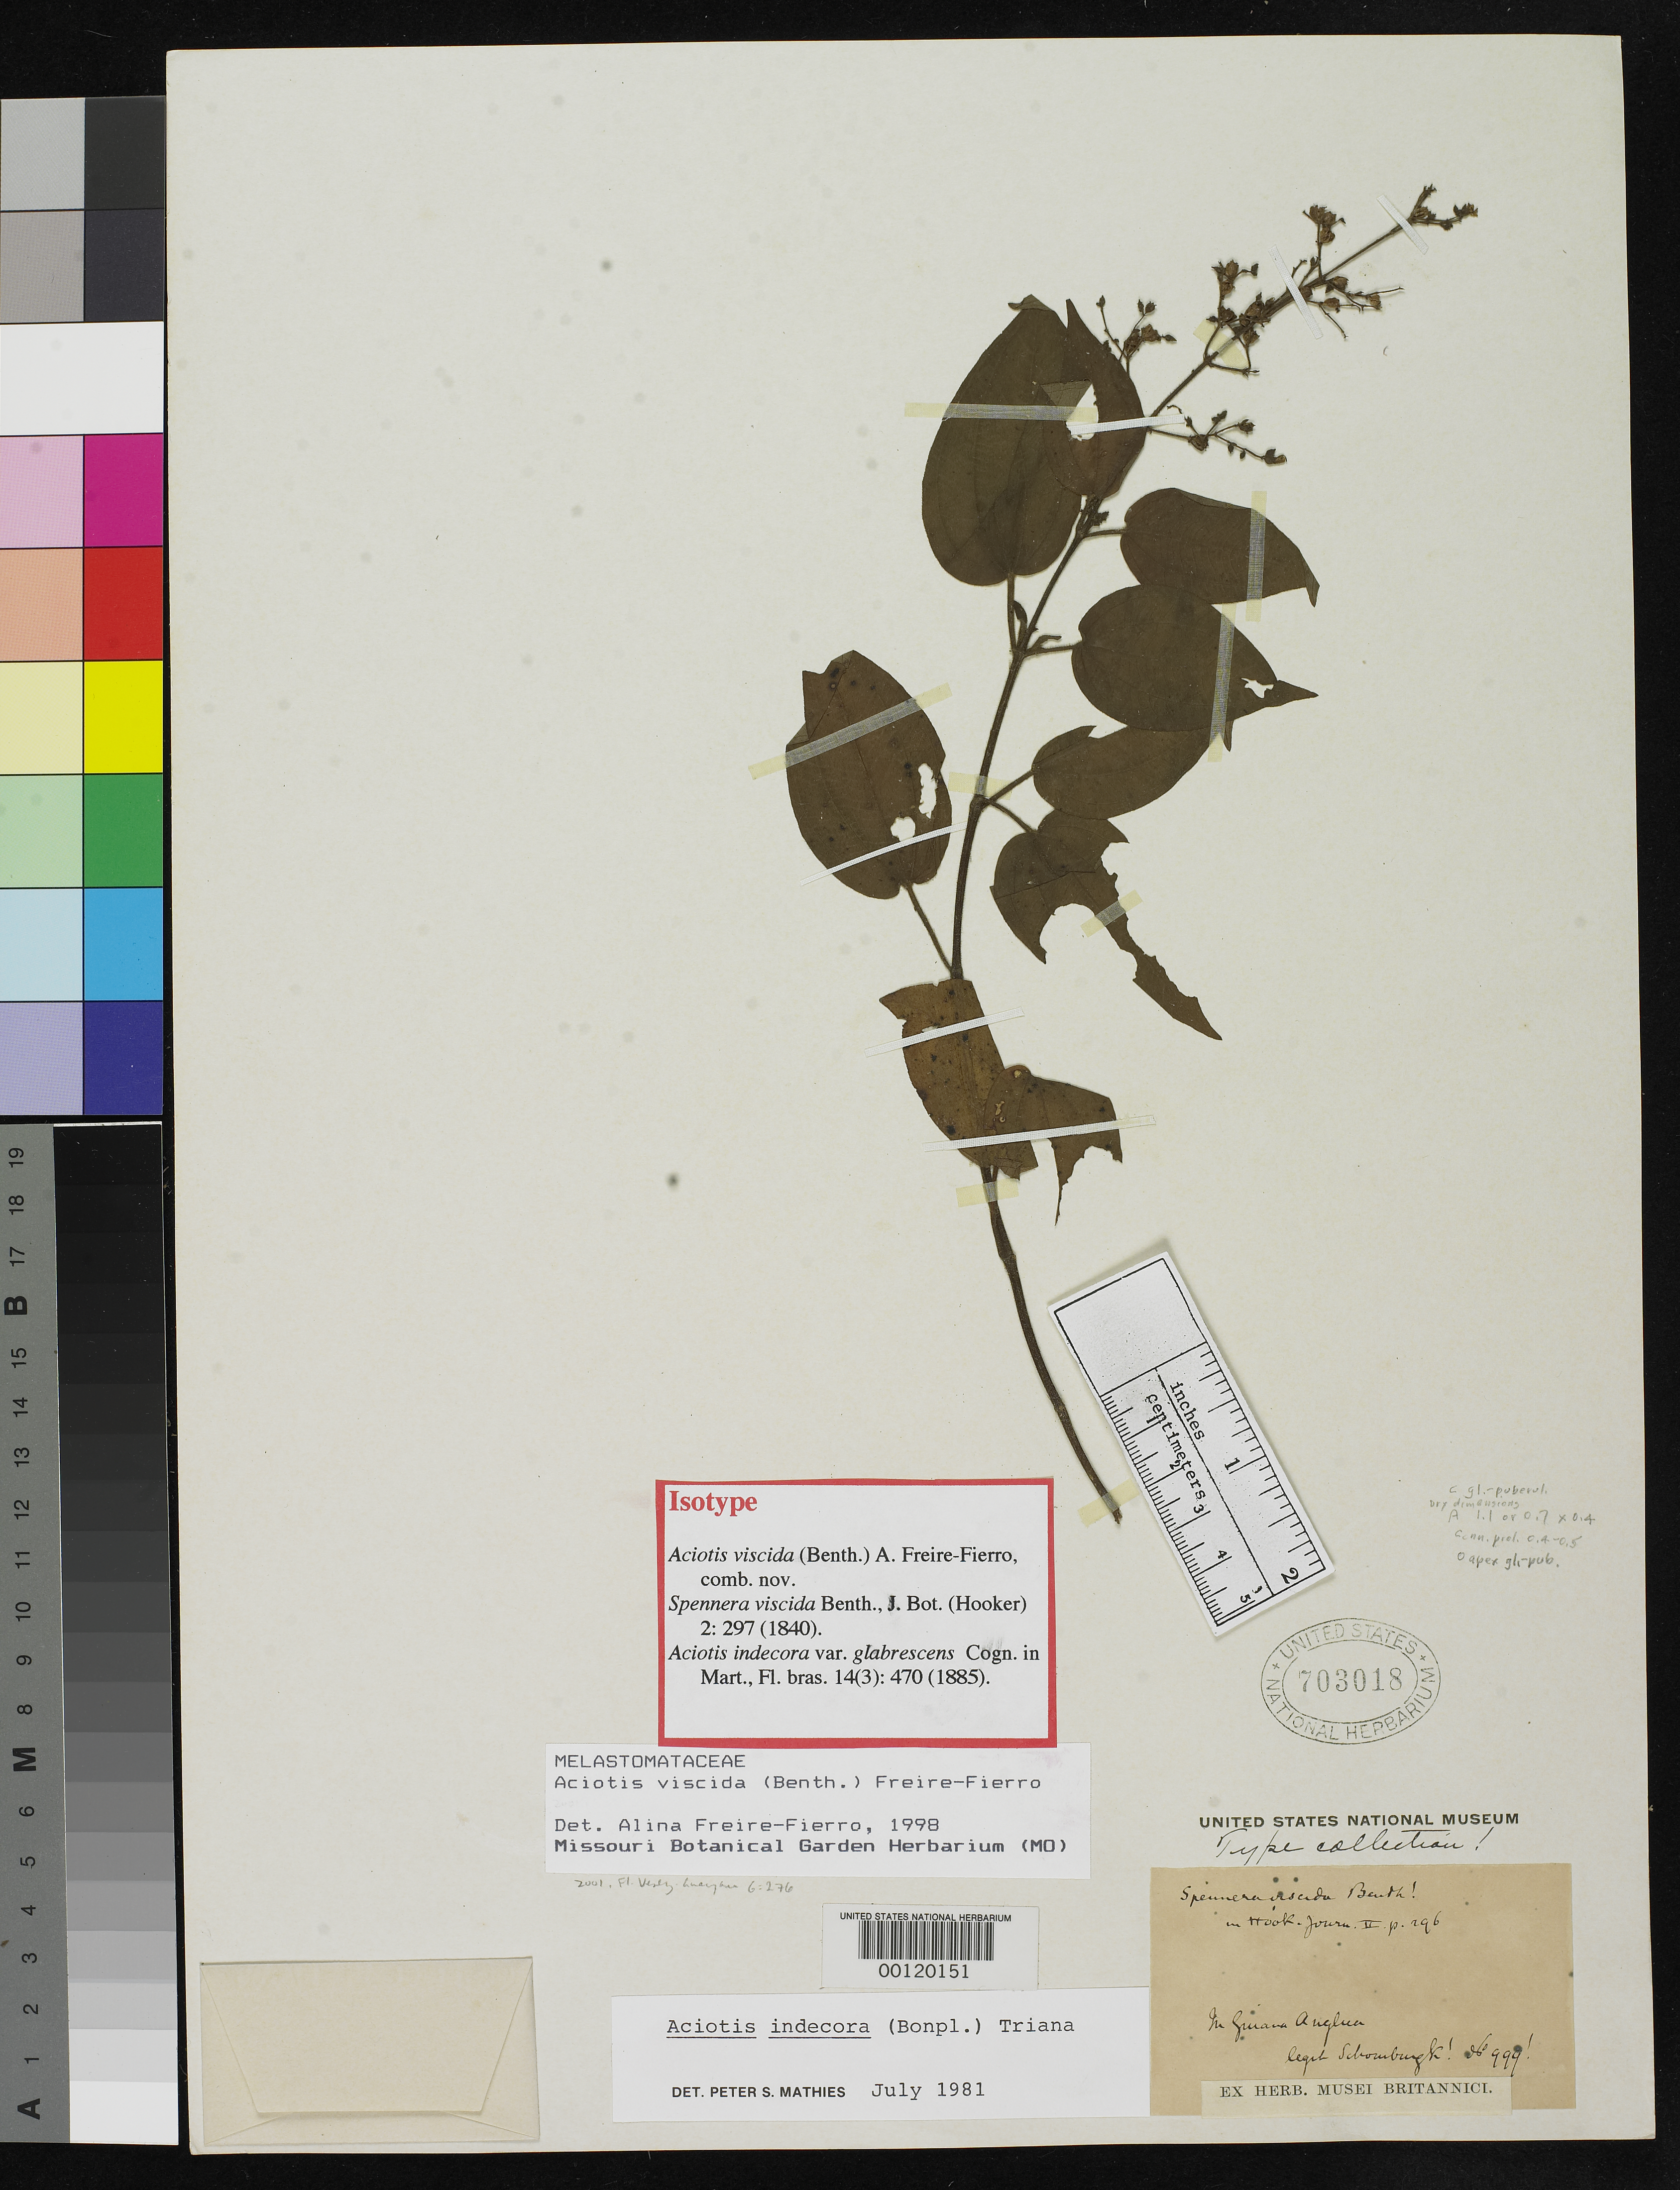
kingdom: Plantae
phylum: Tracheophyta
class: Magnoliopsida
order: Myrtales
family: Melastomataceae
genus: Spennera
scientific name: Spennera viscida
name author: Benth.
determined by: Freire-Fierro, A.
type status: Isotype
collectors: R. H. Schomburgk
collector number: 999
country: Guyana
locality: Guiana Anglica.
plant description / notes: Also an isotype of Aciotis indecora var. glabrescens Cogn.; Also an isotype of Spennera viscida Benth.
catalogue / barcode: US 703018